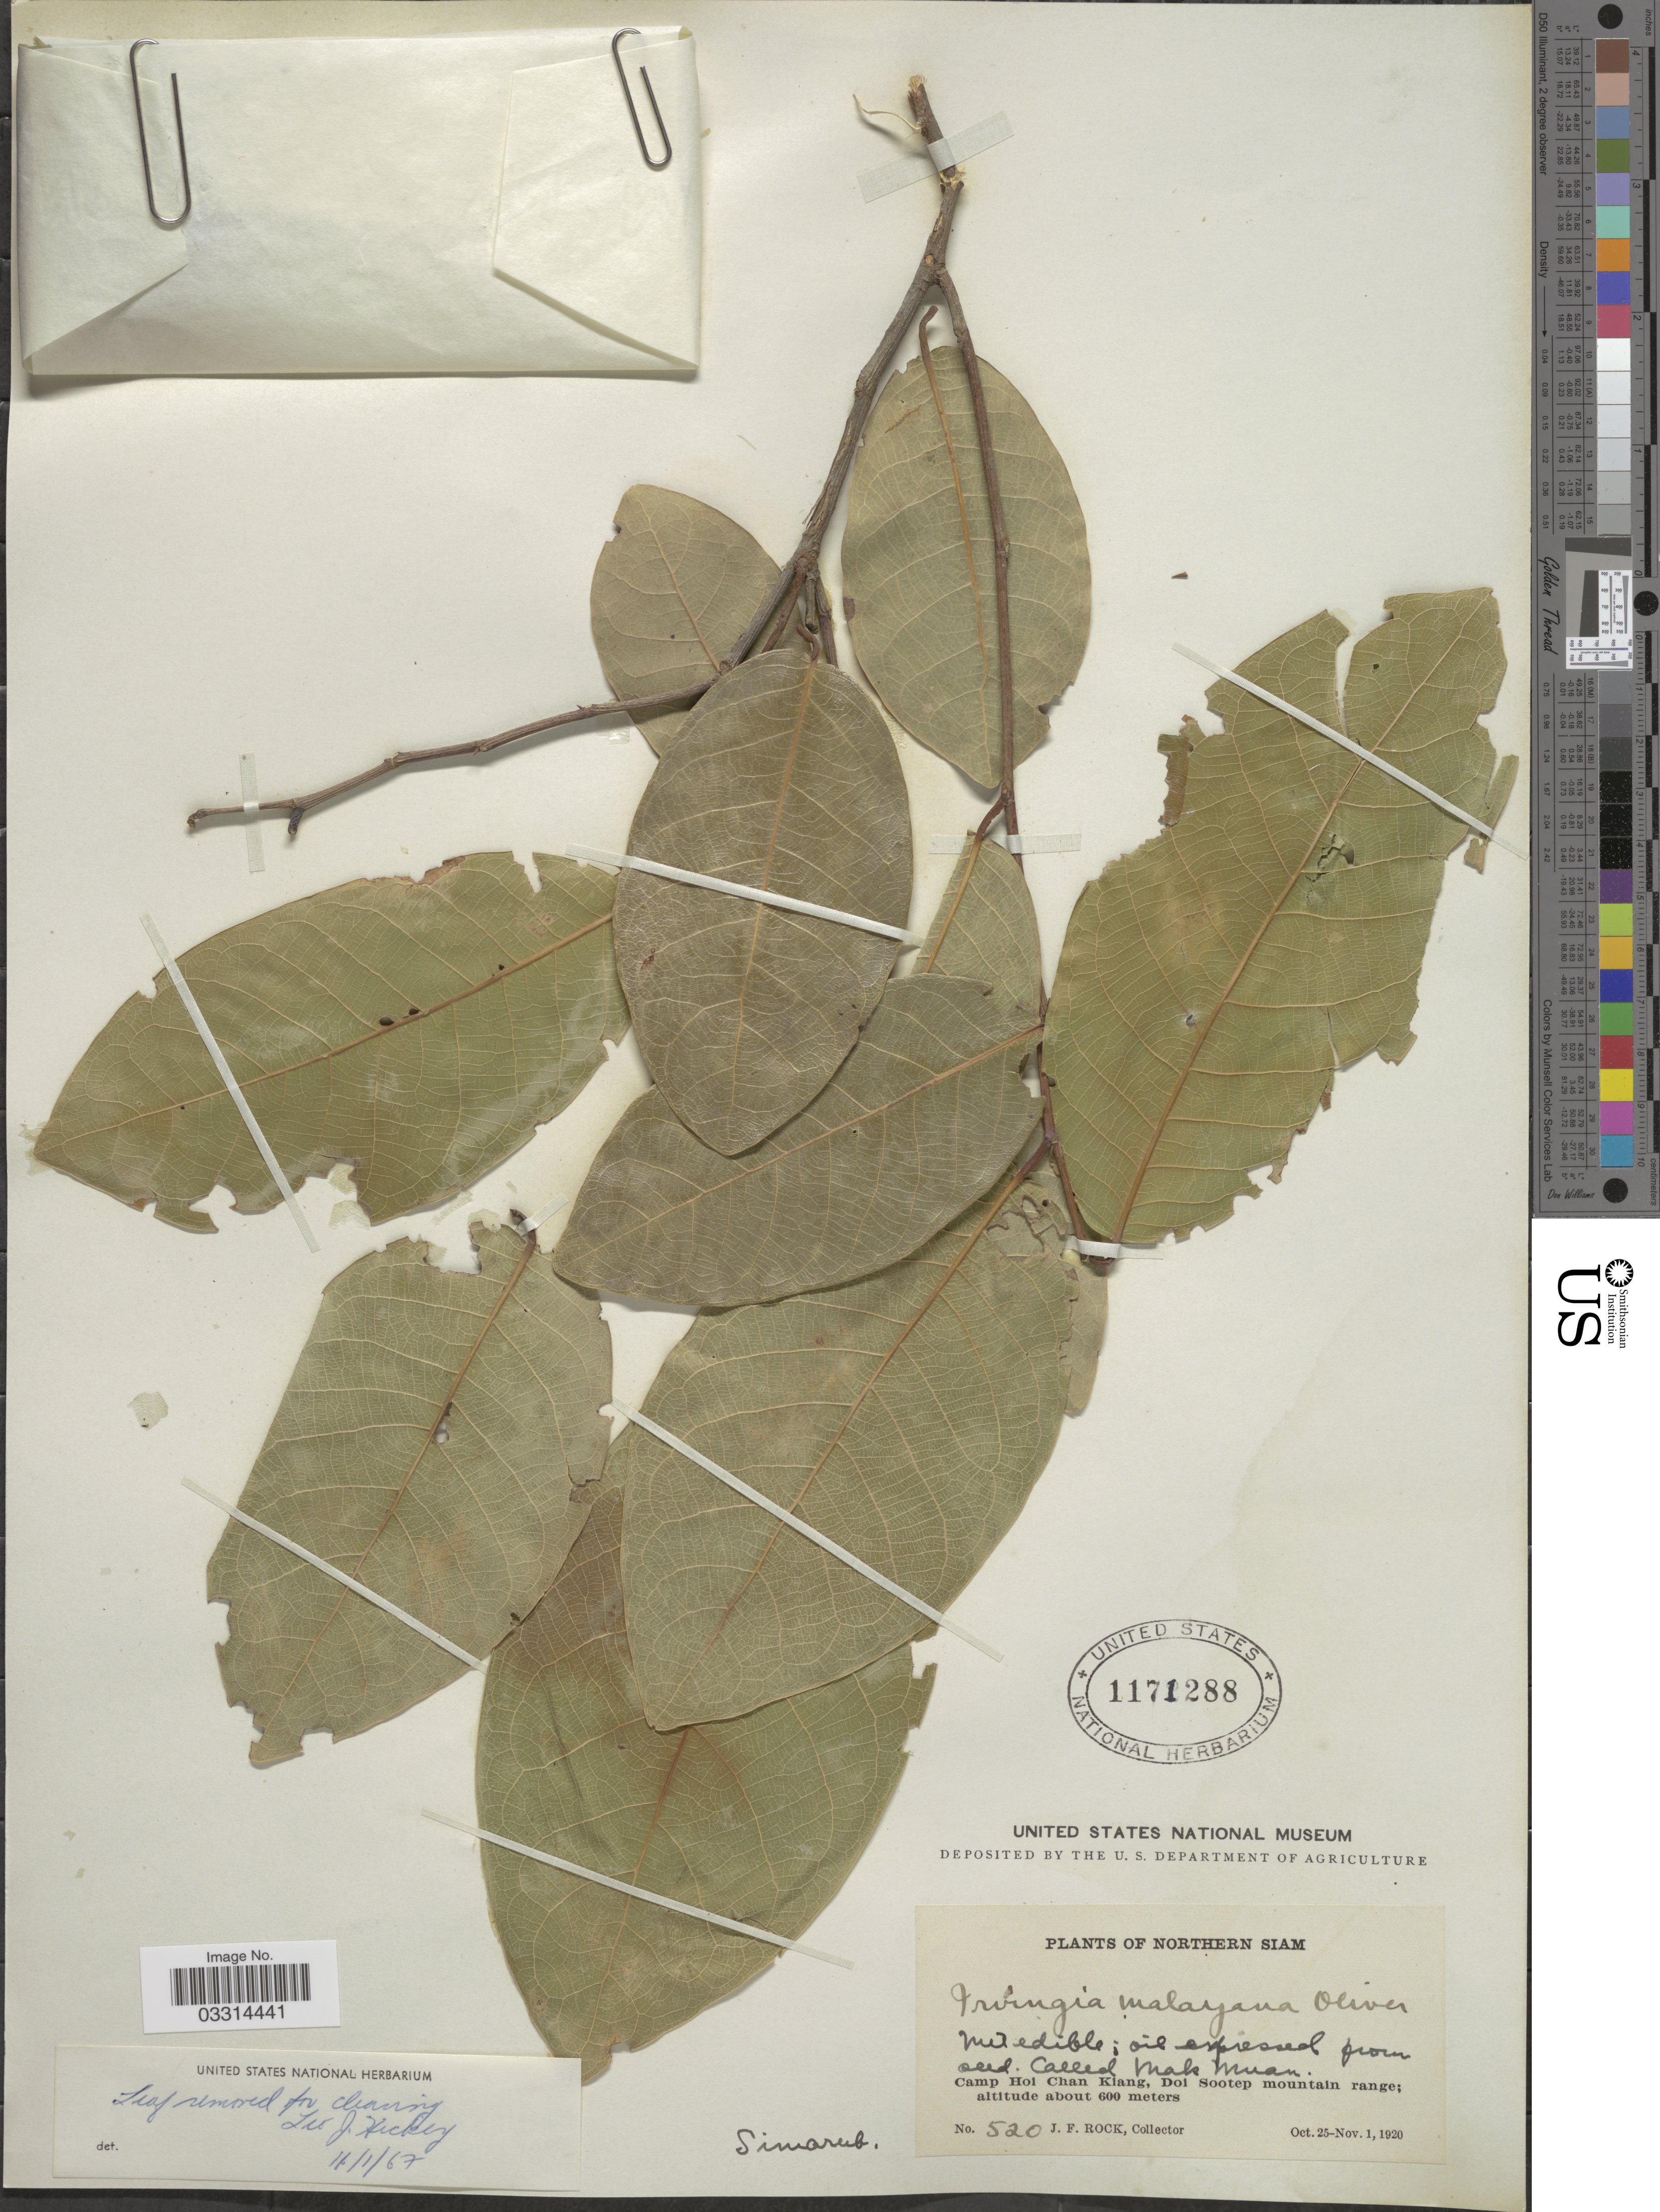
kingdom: Plantae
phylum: Tracheophyta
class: Magnoliopsida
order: Malpighiales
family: Irvingiaceae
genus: Irvingia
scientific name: Irvingia malayana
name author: Oliv. & Benn.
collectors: J. Rock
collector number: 520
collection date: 1920-10-25/1920-11-01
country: Thailand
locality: Northern Siam. Camp Hoi Chan Kiang, Doi Sootep mountain range.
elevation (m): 600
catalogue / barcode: US 1171288